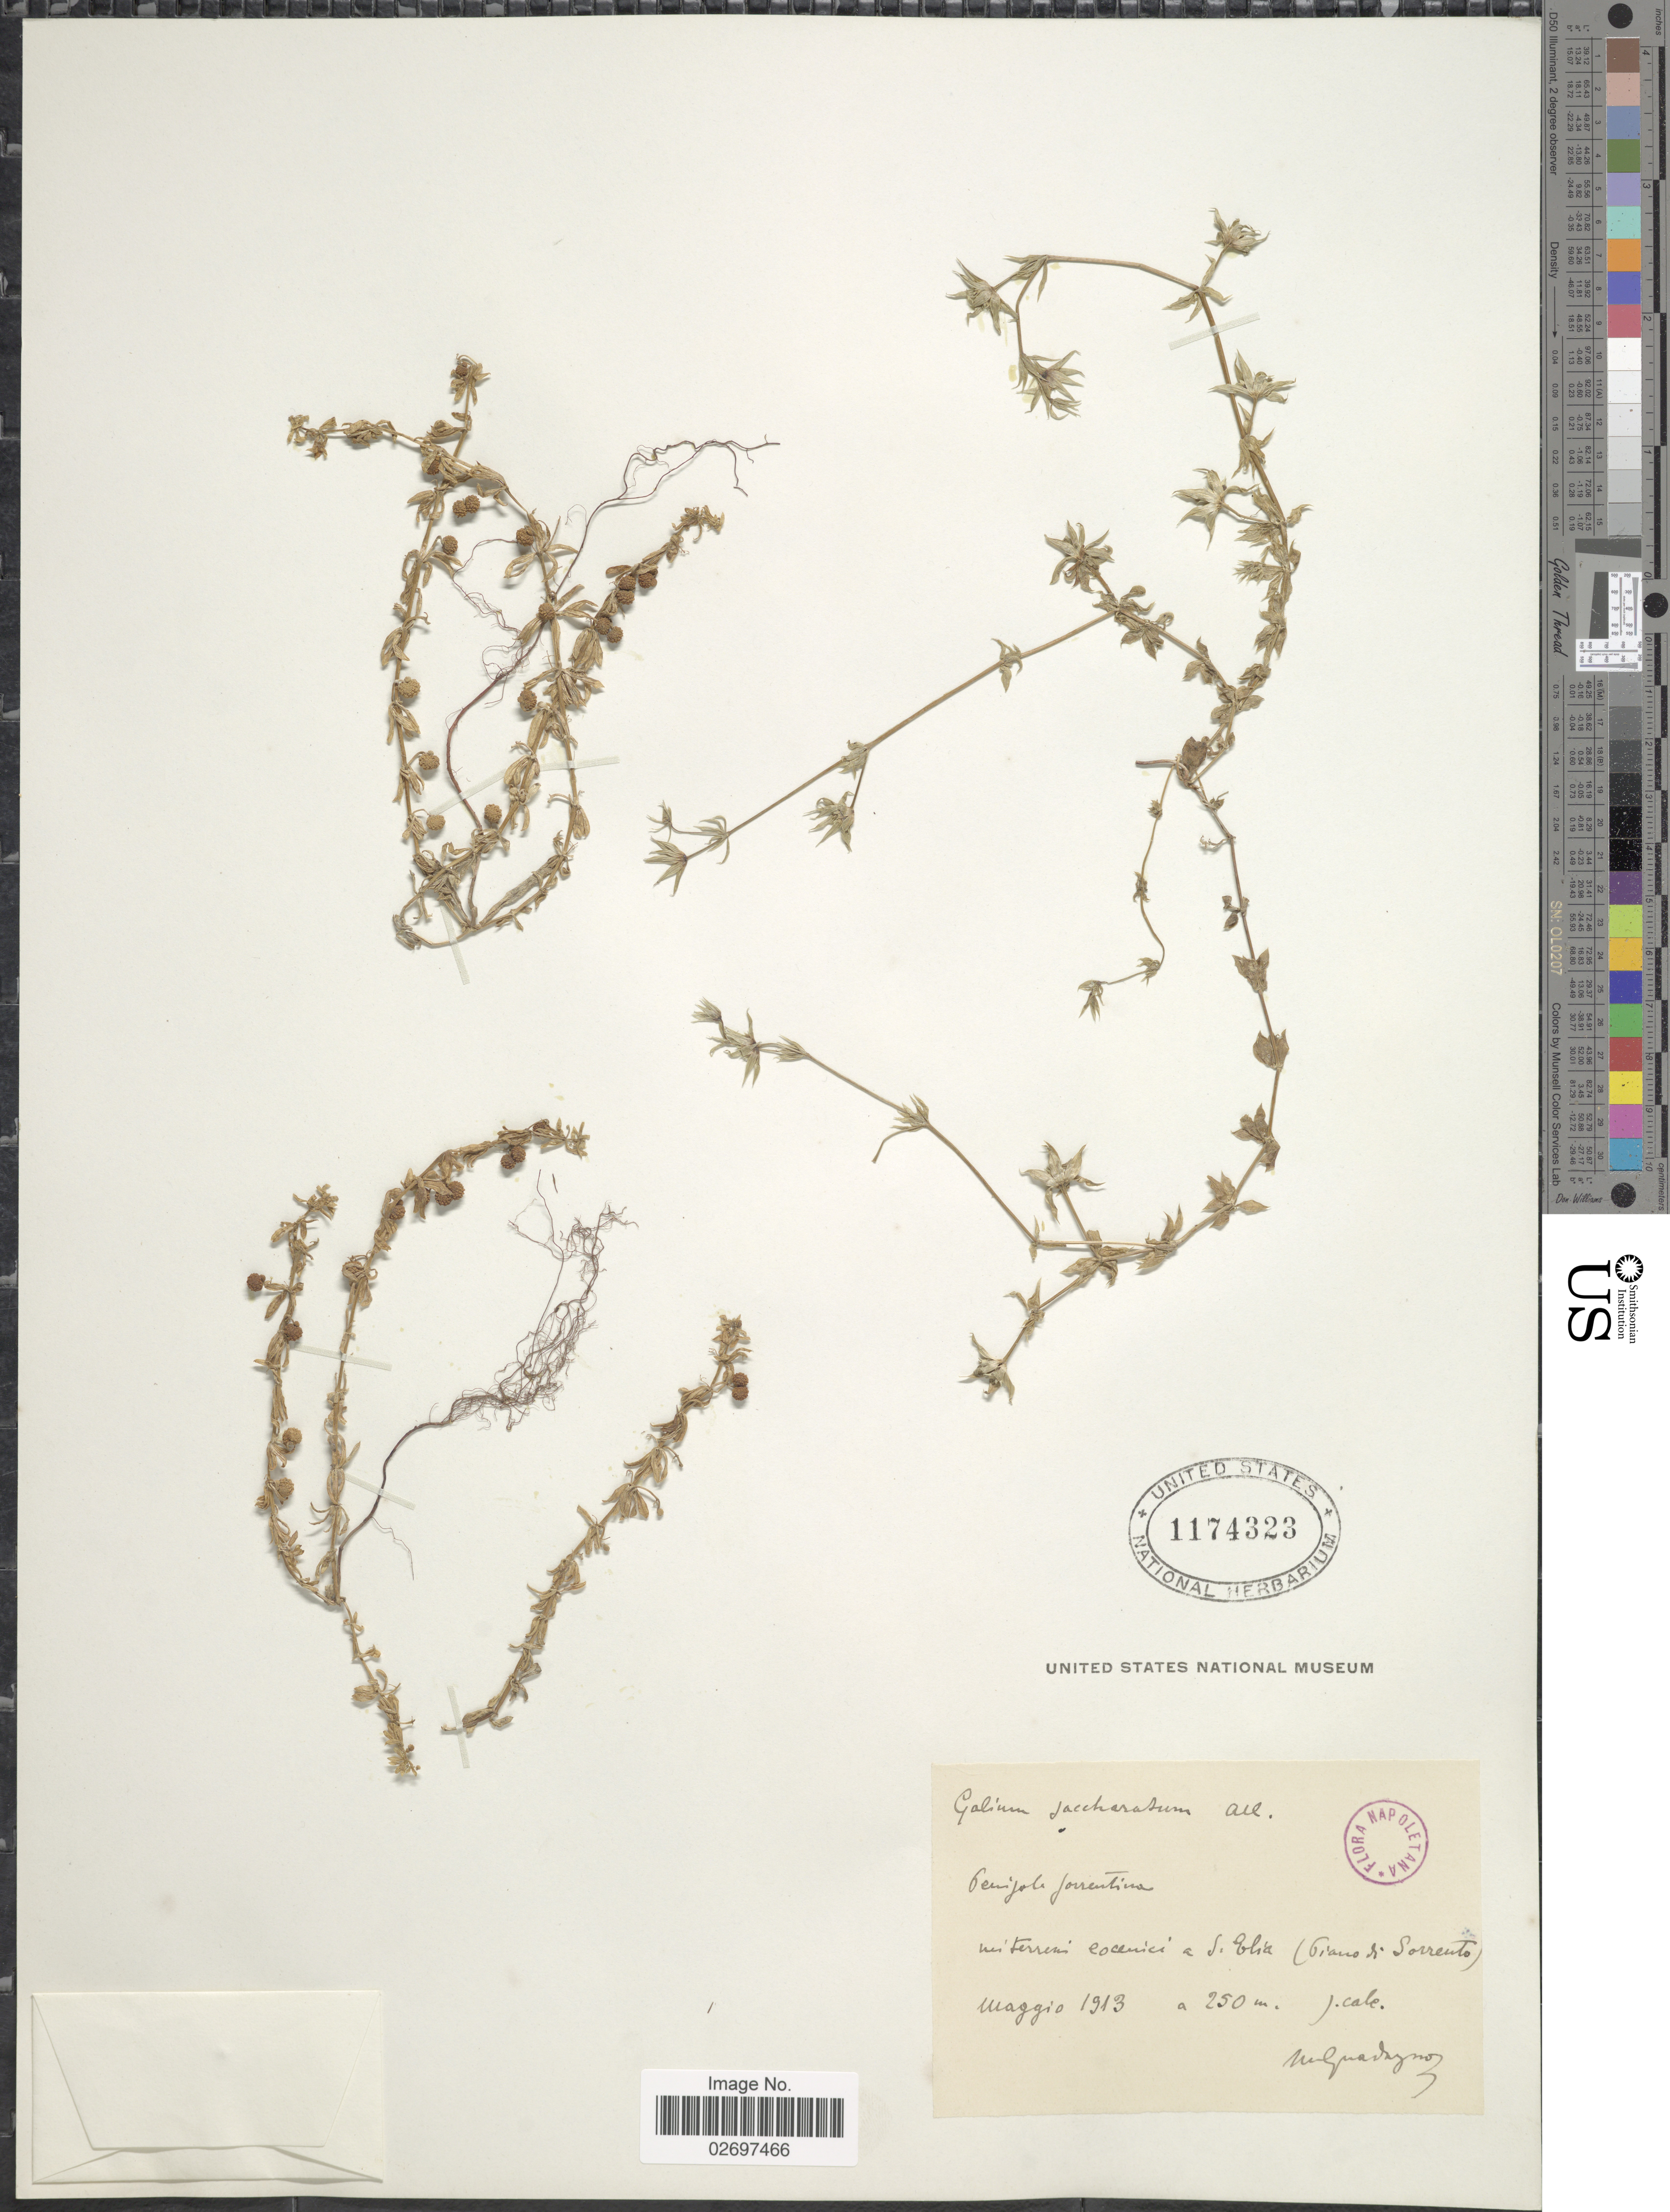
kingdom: Plantae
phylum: Tracheophyta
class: Magnoliopsida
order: Gentianales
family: Rubiaceae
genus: Galium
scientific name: Galium saccharatum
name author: All.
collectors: M. Guadagno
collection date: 1913-05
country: Italy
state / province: Campania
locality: S. Elia (Piano di Sorrento)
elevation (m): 250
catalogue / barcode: US 1174323